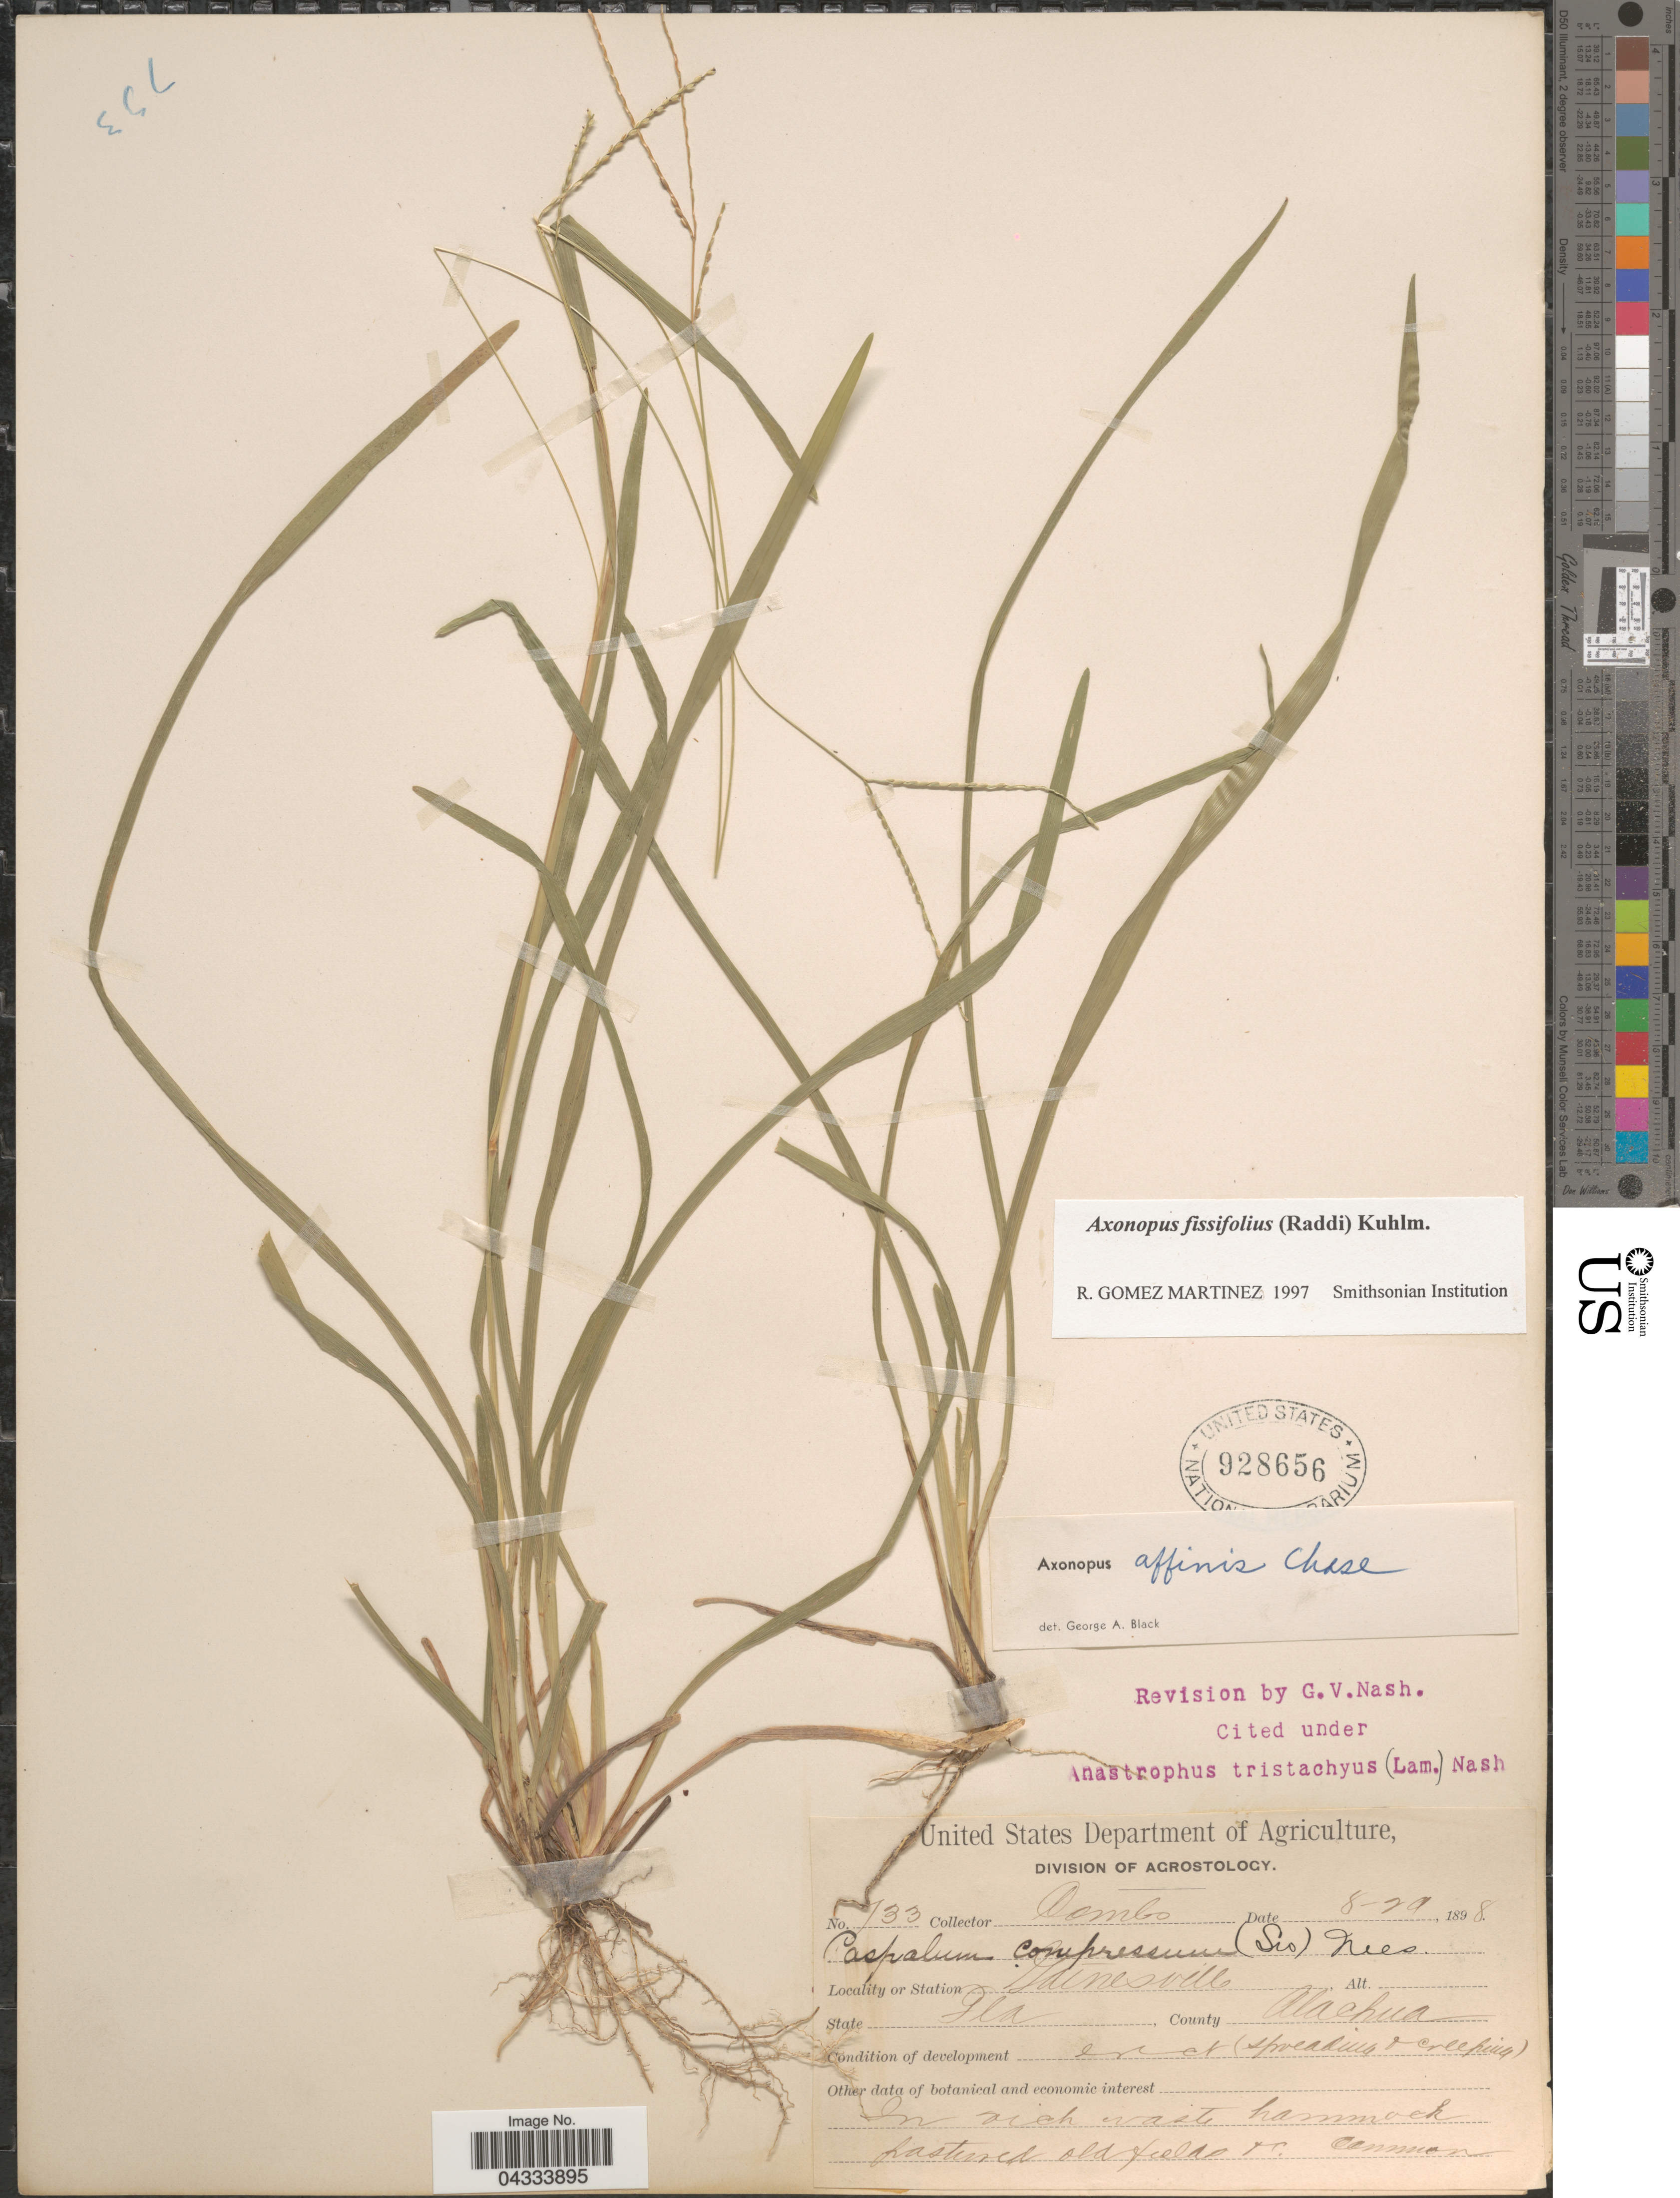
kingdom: Plantae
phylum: Tracheophyta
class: Liliopsida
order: Poales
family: Poaceae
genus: Axonopus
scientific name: Axonopus fissifolius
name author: (Raddi) Kuhlm.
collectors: -. Combs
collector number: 733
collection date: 1898-08-29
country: United States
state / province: Florida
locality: Gainesville. County Alachua.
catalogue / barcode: US 928656